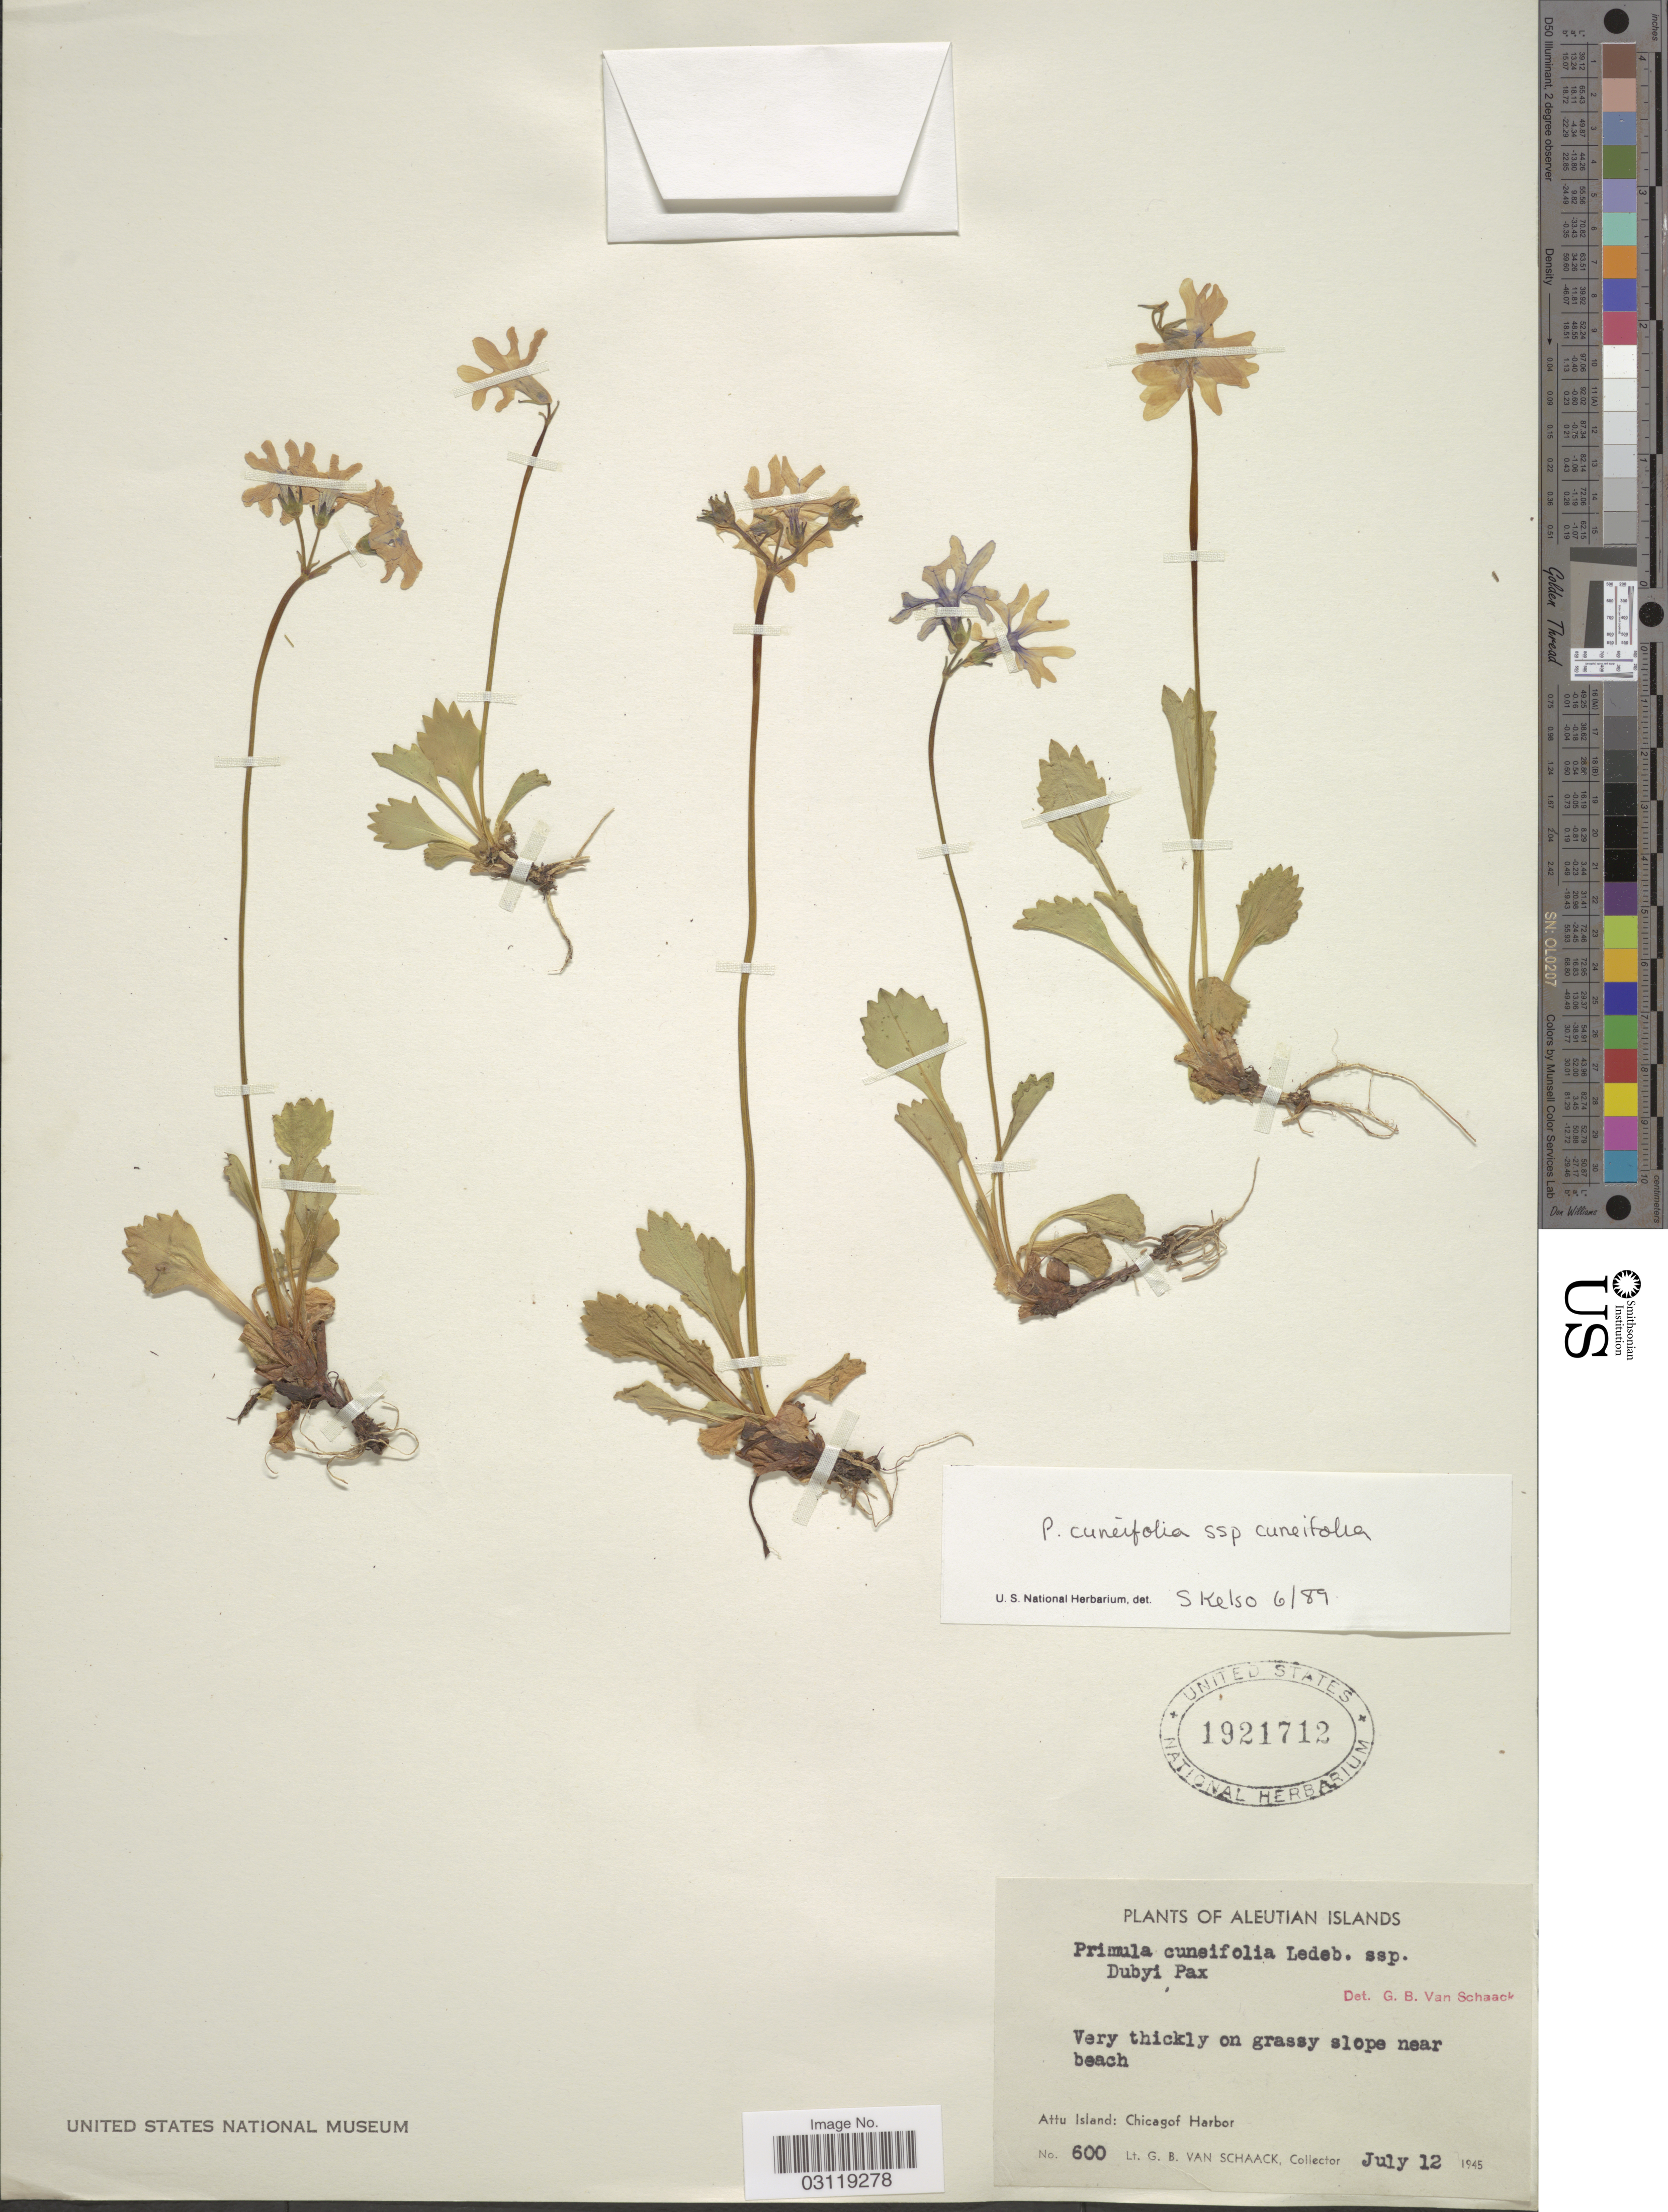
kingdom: Plantae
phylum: Tracheophyta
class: Magnoliopsida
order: Ericales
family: Primulaceae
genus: Primula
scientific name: Primula cuneifolia subsp. cuneifolia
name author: Ledeb.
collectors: G. Van Schaack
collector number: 600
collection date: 1945-07-12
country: United States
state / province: Alaska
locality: Aleutian islands. Attu Island: Chicagof Harbor.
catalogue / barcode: US 1921712